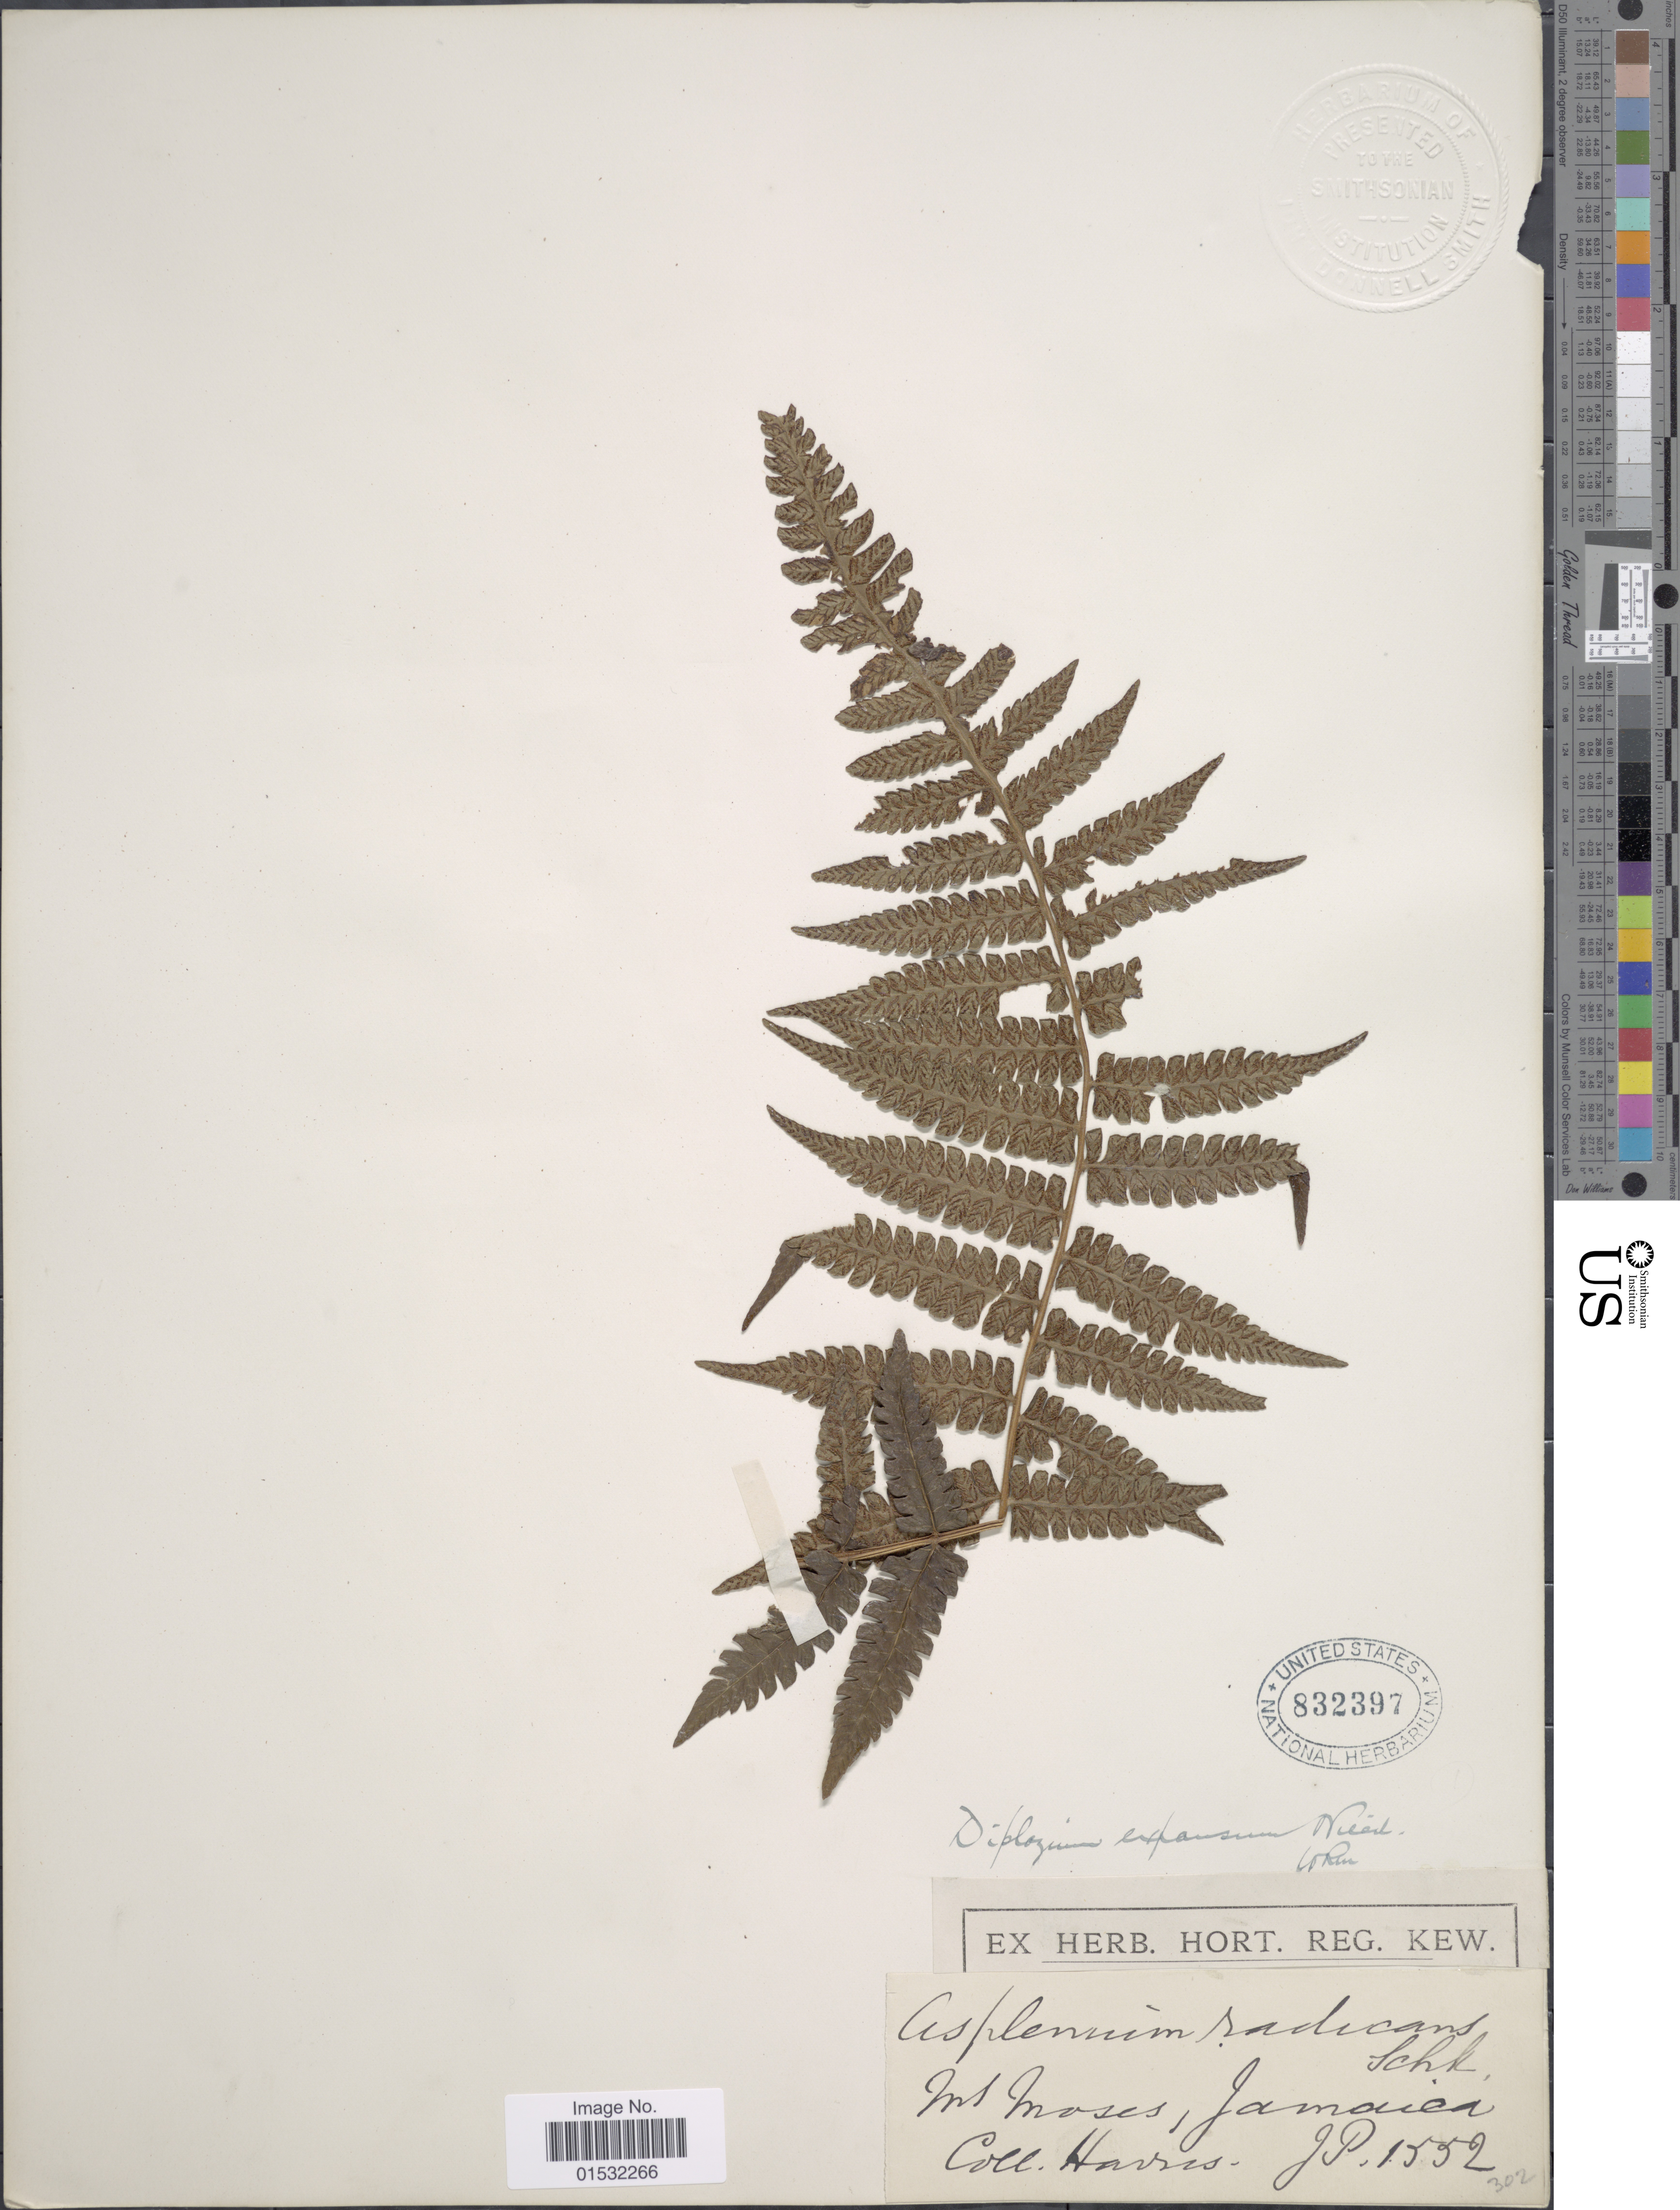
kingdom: Plantae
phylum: Tracheophyta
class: Polypodiopsida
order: Polypodiales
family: Athyriaceae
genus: Diplazium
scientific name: Diplazium expansum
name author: Willd.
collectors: -- Harris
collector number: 1552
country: Jamaica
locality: Mt. Moses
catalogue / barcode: US 832397